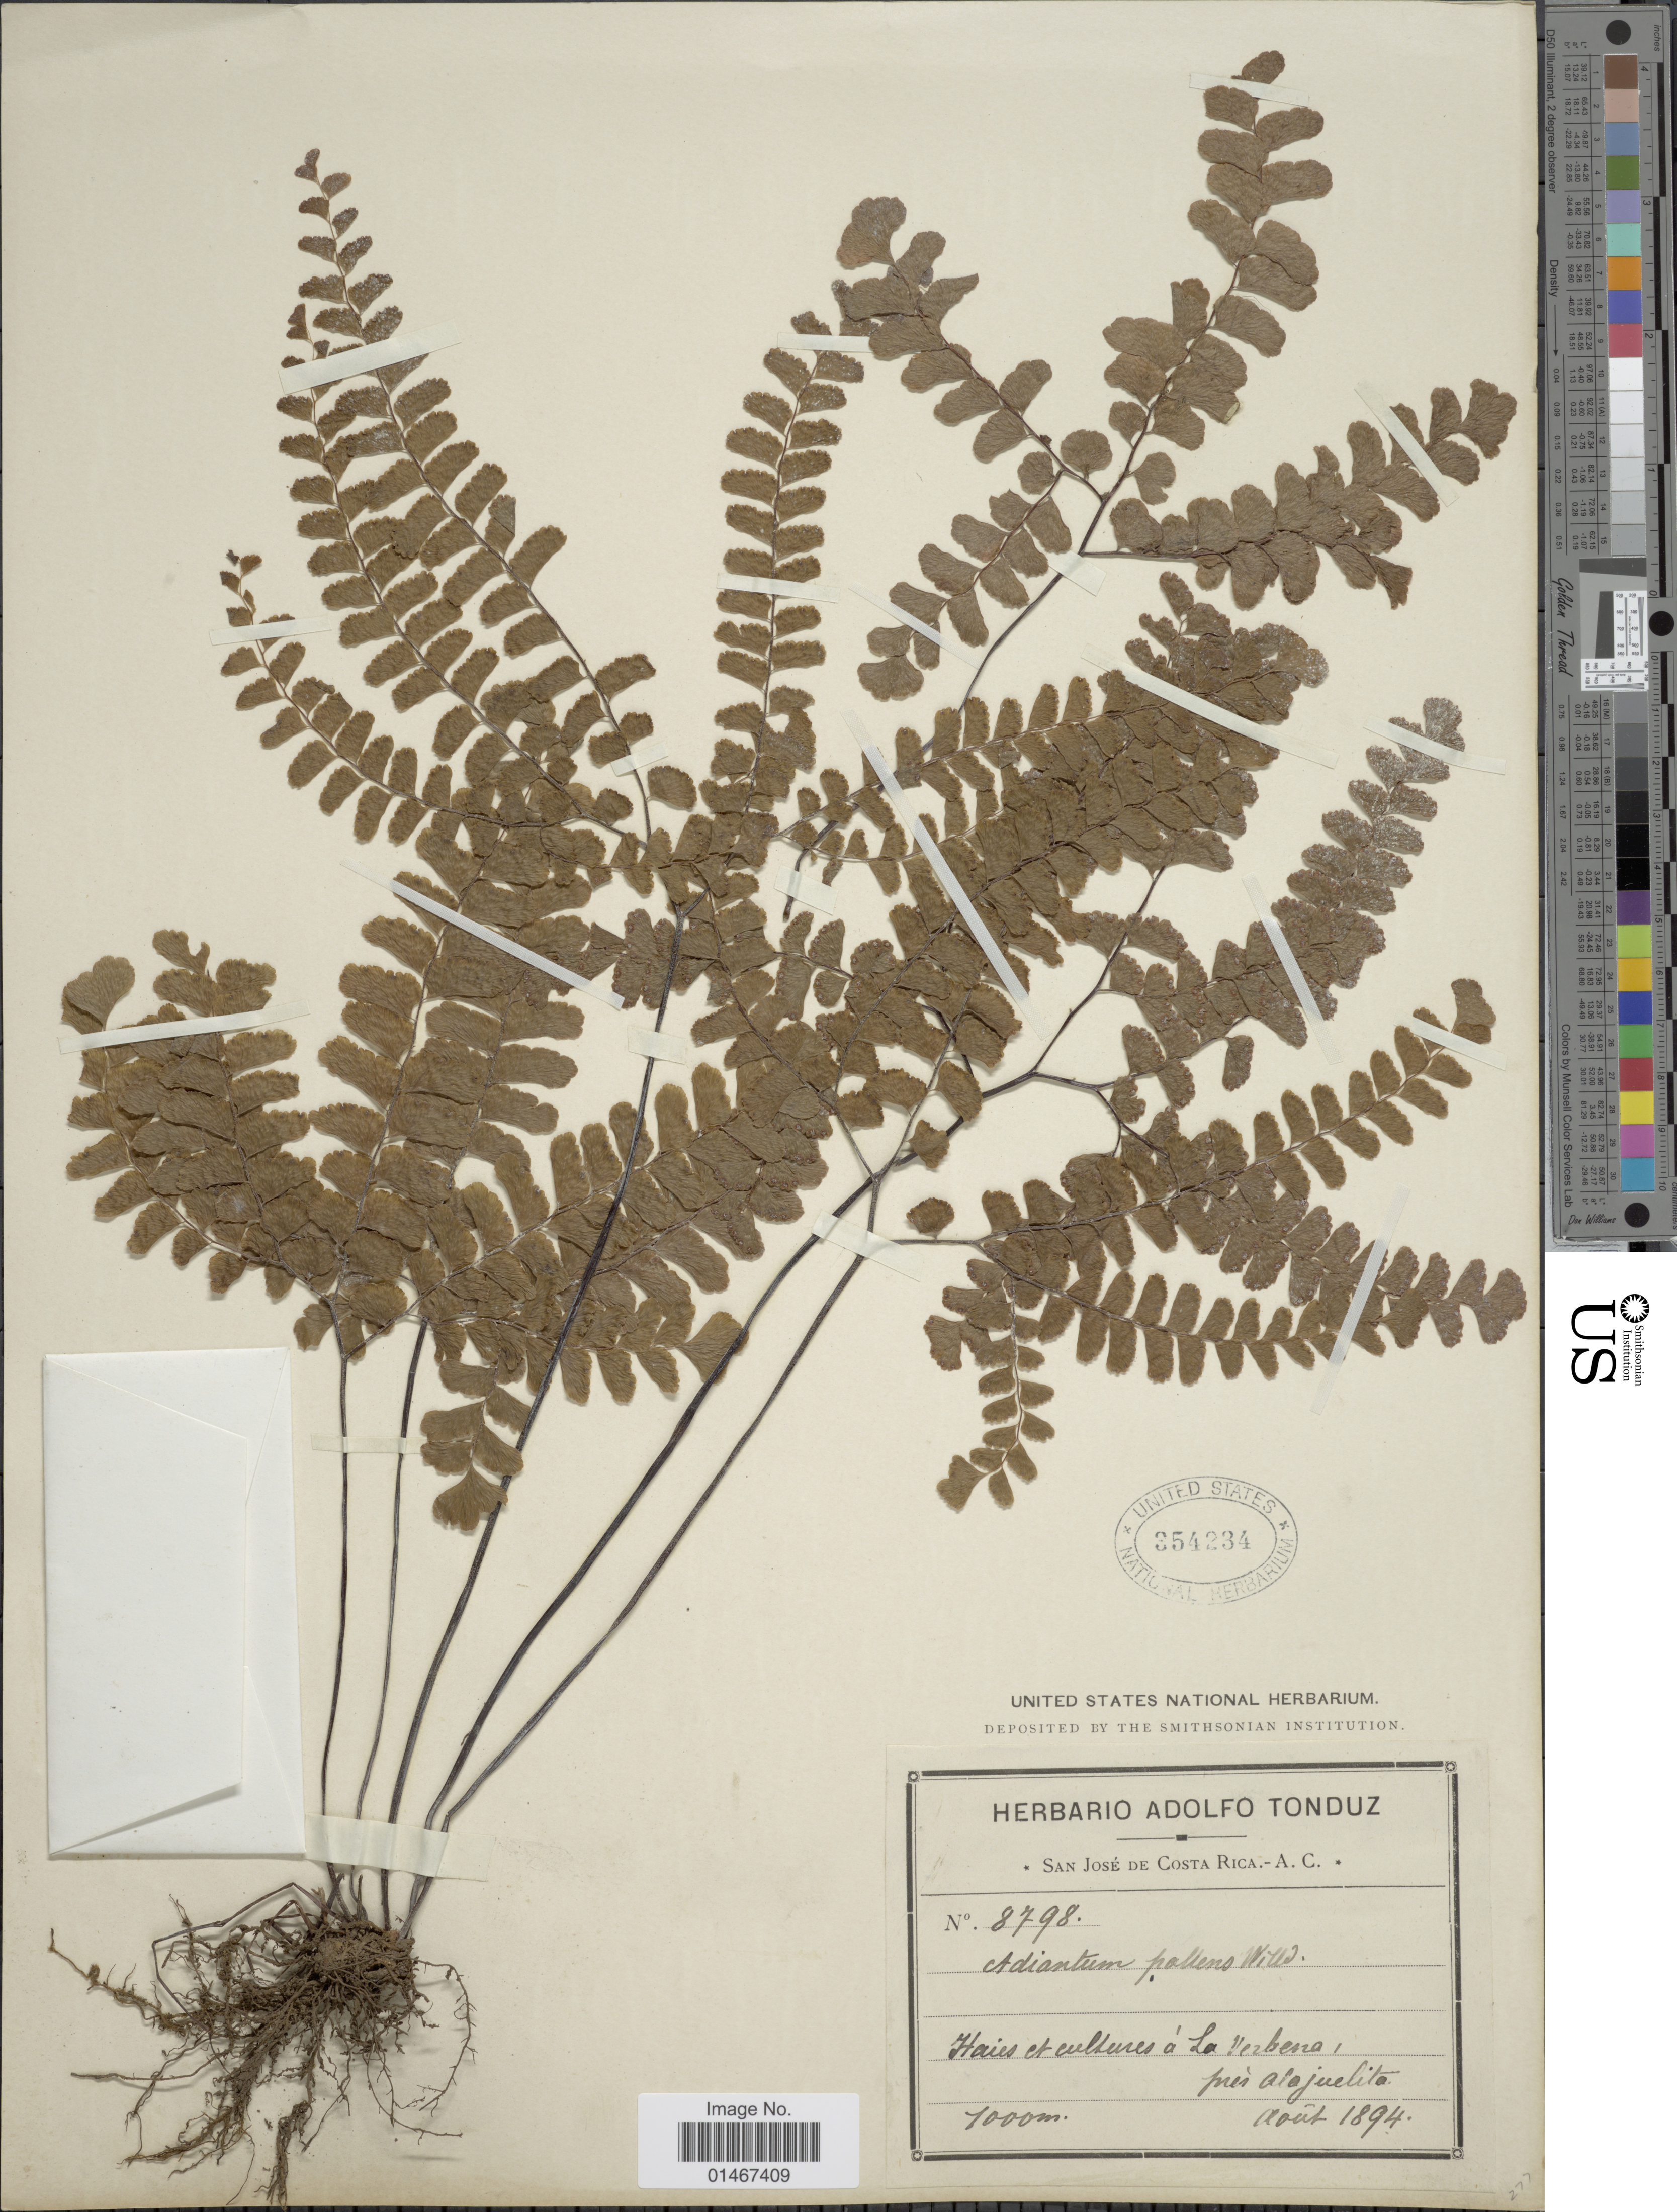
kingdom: Plantae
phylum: Tracheophyta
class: Polypodiopsida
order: Polypodiales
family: Pteridaceae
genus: Adiantum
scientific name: Adiantum patens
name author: Willd.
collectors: ex Herb. Adolfo Tonduz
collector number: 8798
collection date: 1894-08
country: Costa Rica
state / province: Alajuela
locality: Haies et cultures a La Verbena, pres Alajuelita.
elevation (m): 1000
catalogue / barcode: US 354234